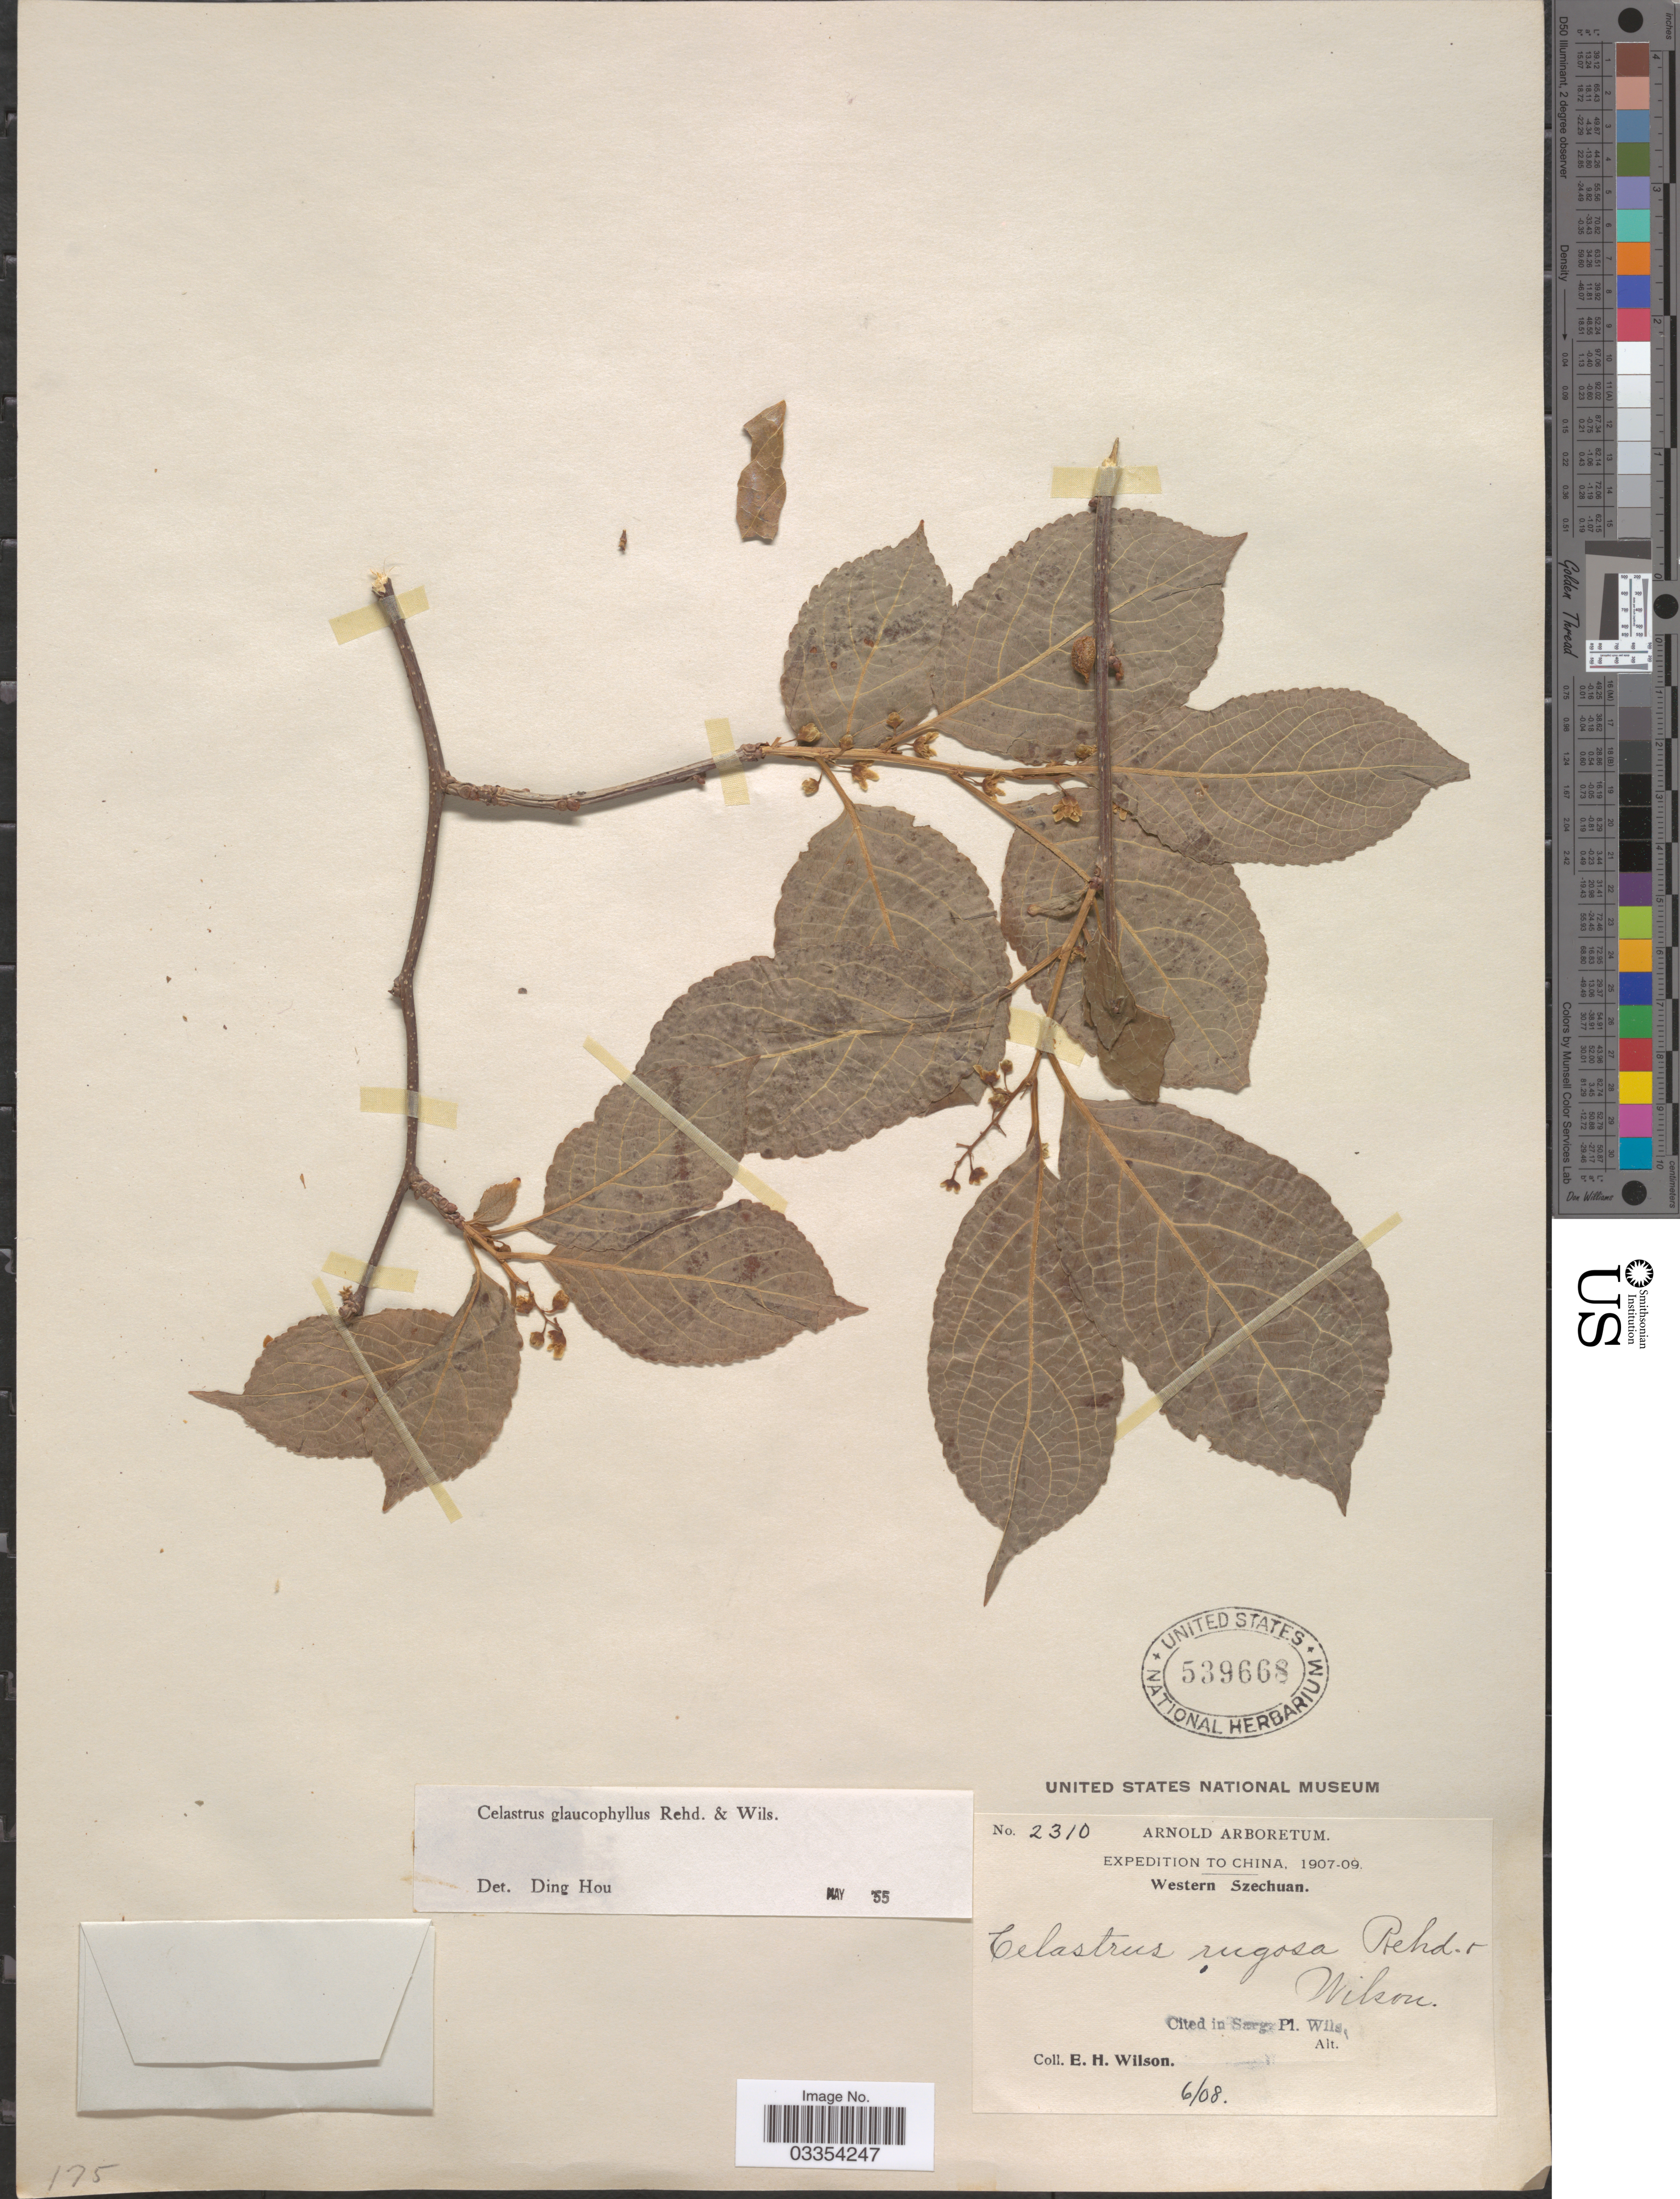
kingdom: Plantae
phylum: Tracheophyta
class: Magnoliopsida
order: Celastrales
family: Celastraceae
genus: Celastrus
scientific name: Celastrus glaucophyllus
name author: Rehder & E.H. Wilson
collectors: E. Wilson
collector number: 2310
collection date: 1908-06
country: China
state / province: Sichuan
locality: Western Szechuan.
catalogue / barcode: US 539668